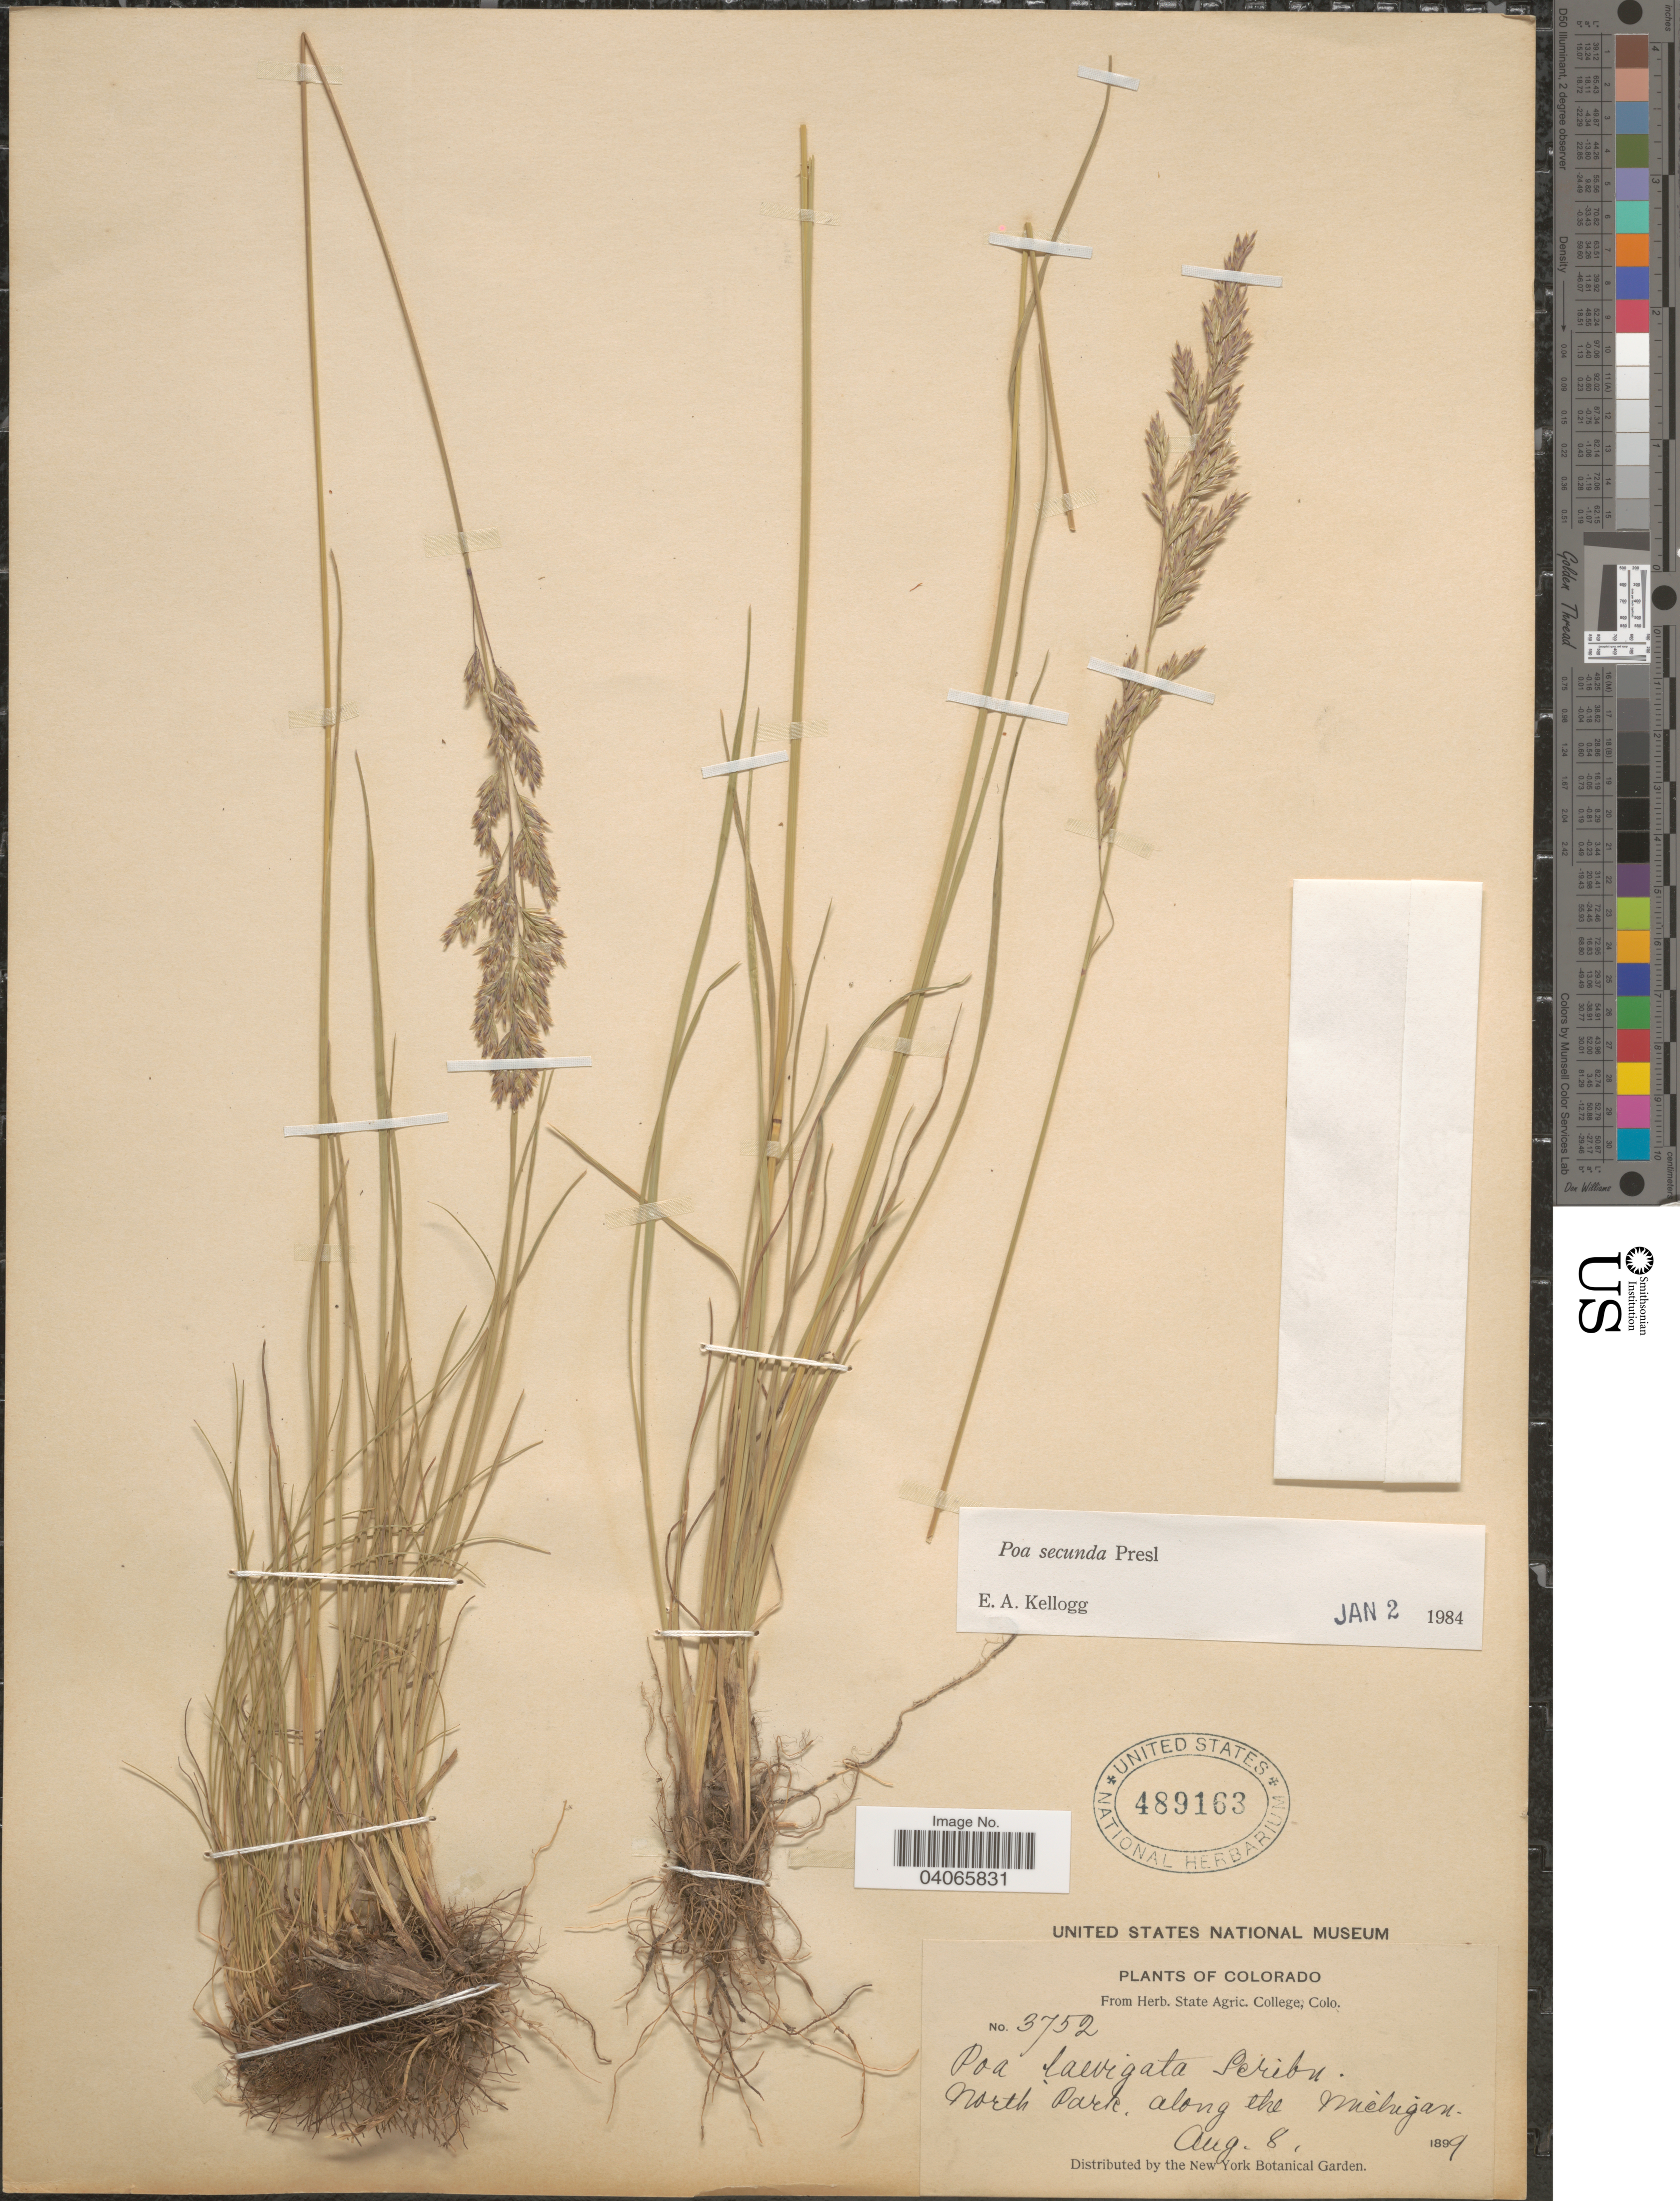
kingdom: Plantae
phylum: Tracheophyta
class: Liliopsida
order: Poales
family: Poaceae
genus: Poa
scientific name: Poa secunda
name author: J. Presl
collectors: ex herb. State Agric. College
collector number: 3752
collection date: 1899-08-08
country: United States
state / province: Colorado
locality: North Park. Along the Michigan.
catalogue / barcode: US 489163